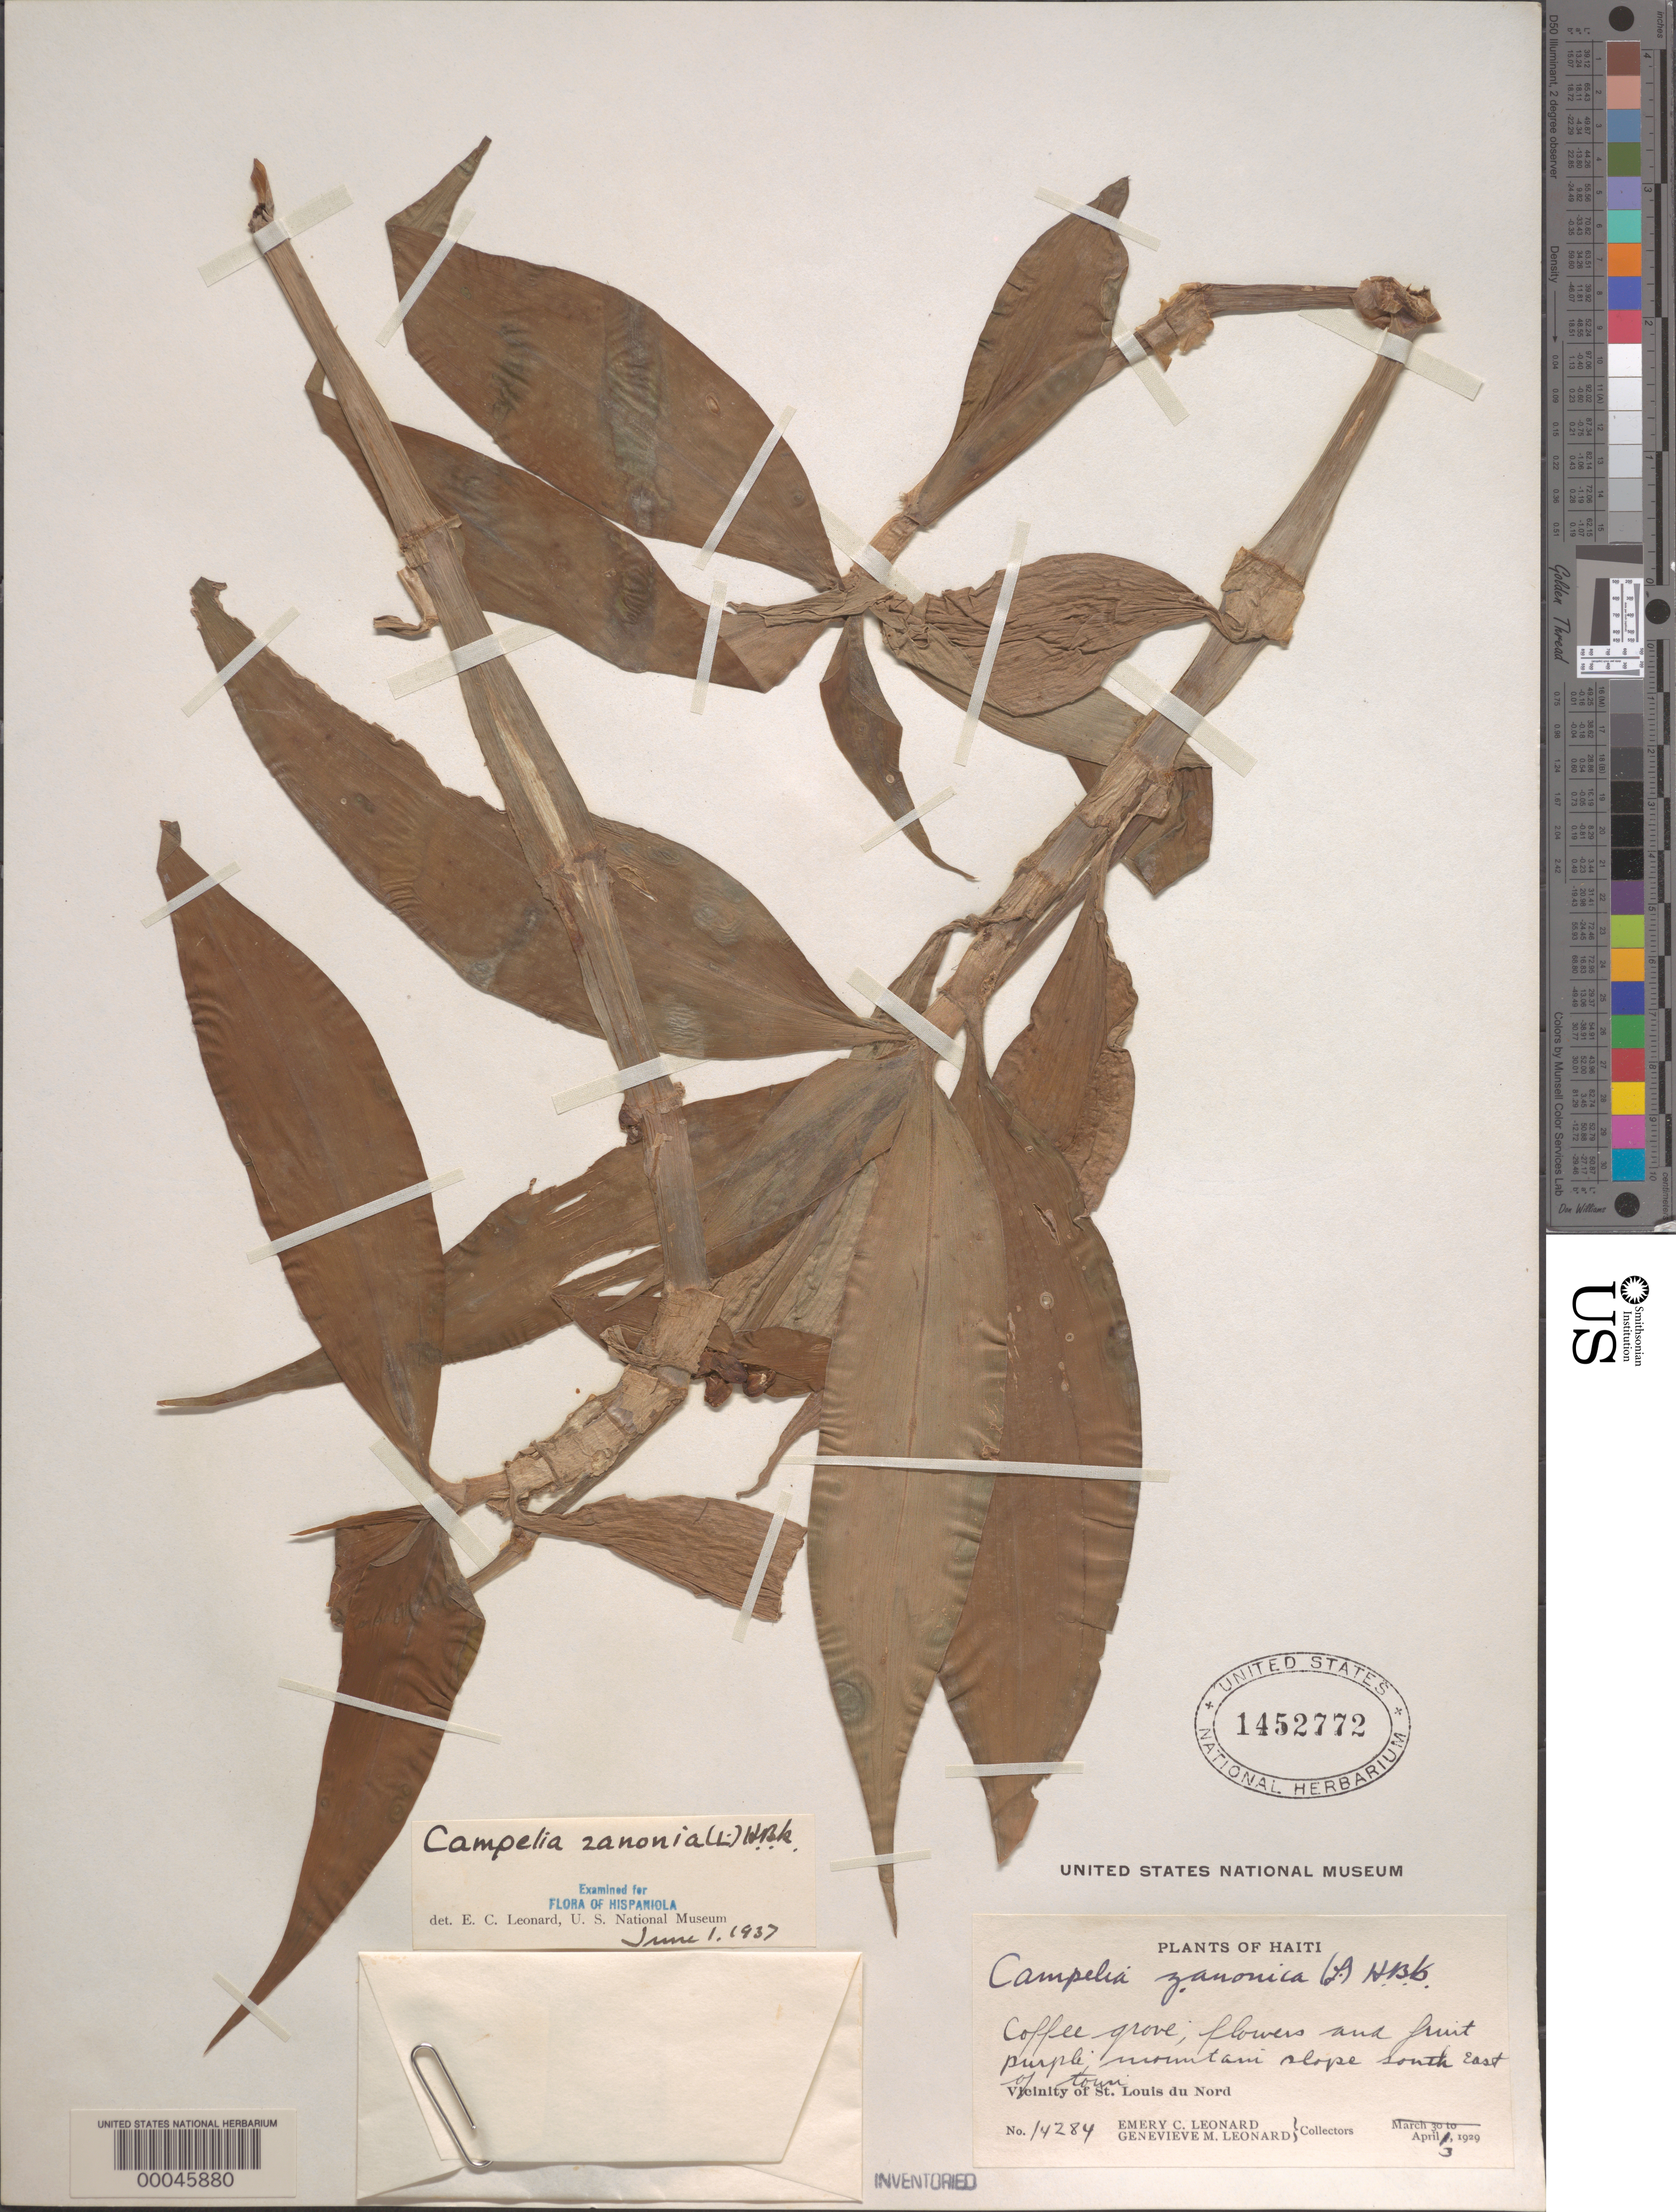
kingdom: Plantae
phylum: Tracheophyta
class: Liliopsida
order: Commelinales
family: Commelinaceae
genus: Tradescantia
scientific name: Tradescantia zanonia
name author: (L.) Sw.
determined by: Leonard, Emery C., (US)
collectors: E. C. Leonard & G. M. Leonard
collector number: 14284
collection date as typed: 03 Apr 1929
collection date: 1929-04-03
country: Haiti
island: Hispaniola Island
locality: Near st. louis du nord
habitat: Coffee grove, mountain slope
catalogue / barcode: US 1452772